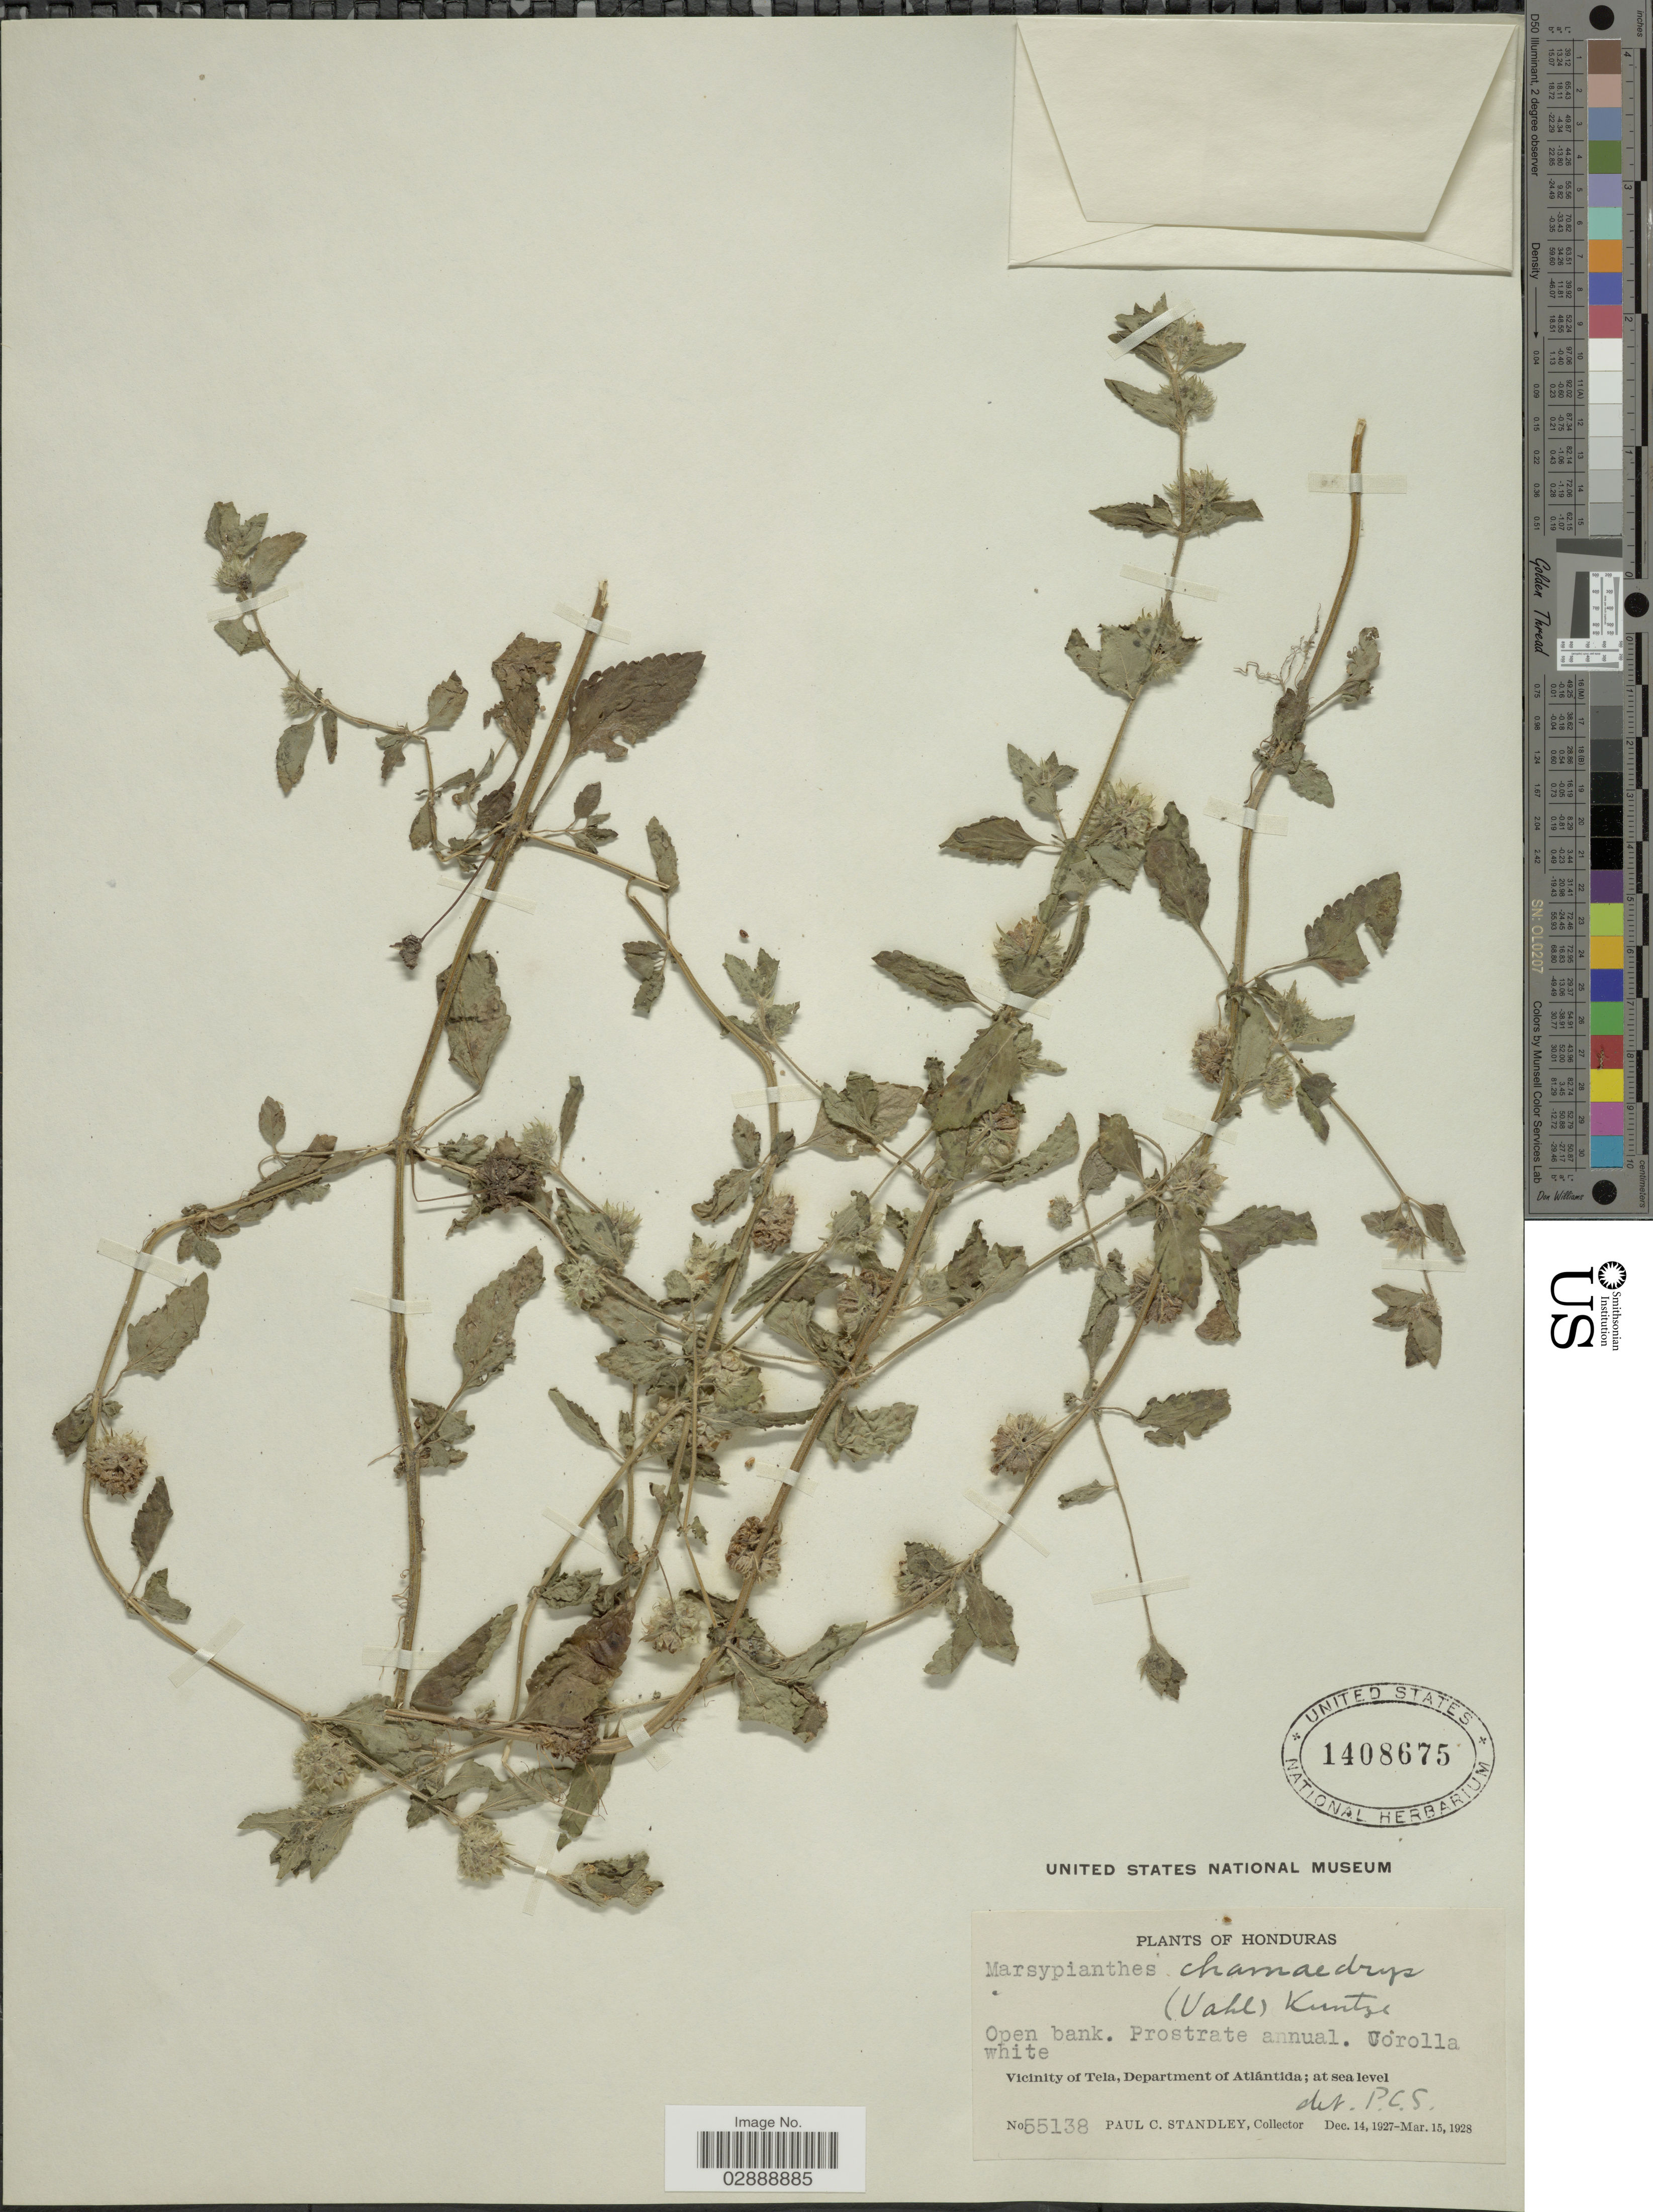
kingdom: Plantae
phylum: Tracheophyta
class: Magnoliopsida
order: Lamiales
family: Lamiaceae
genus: Marsypianthes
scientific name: Marsypianthes chamaedrys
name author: (Vahl) Kuntze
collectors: P. C. Standley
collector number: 55138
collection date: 1927-12-14/1928-03-15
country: Honduras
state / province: Atlántida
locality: Vicinity of Tela, Department of Atlántida.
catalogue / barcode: US 1408675